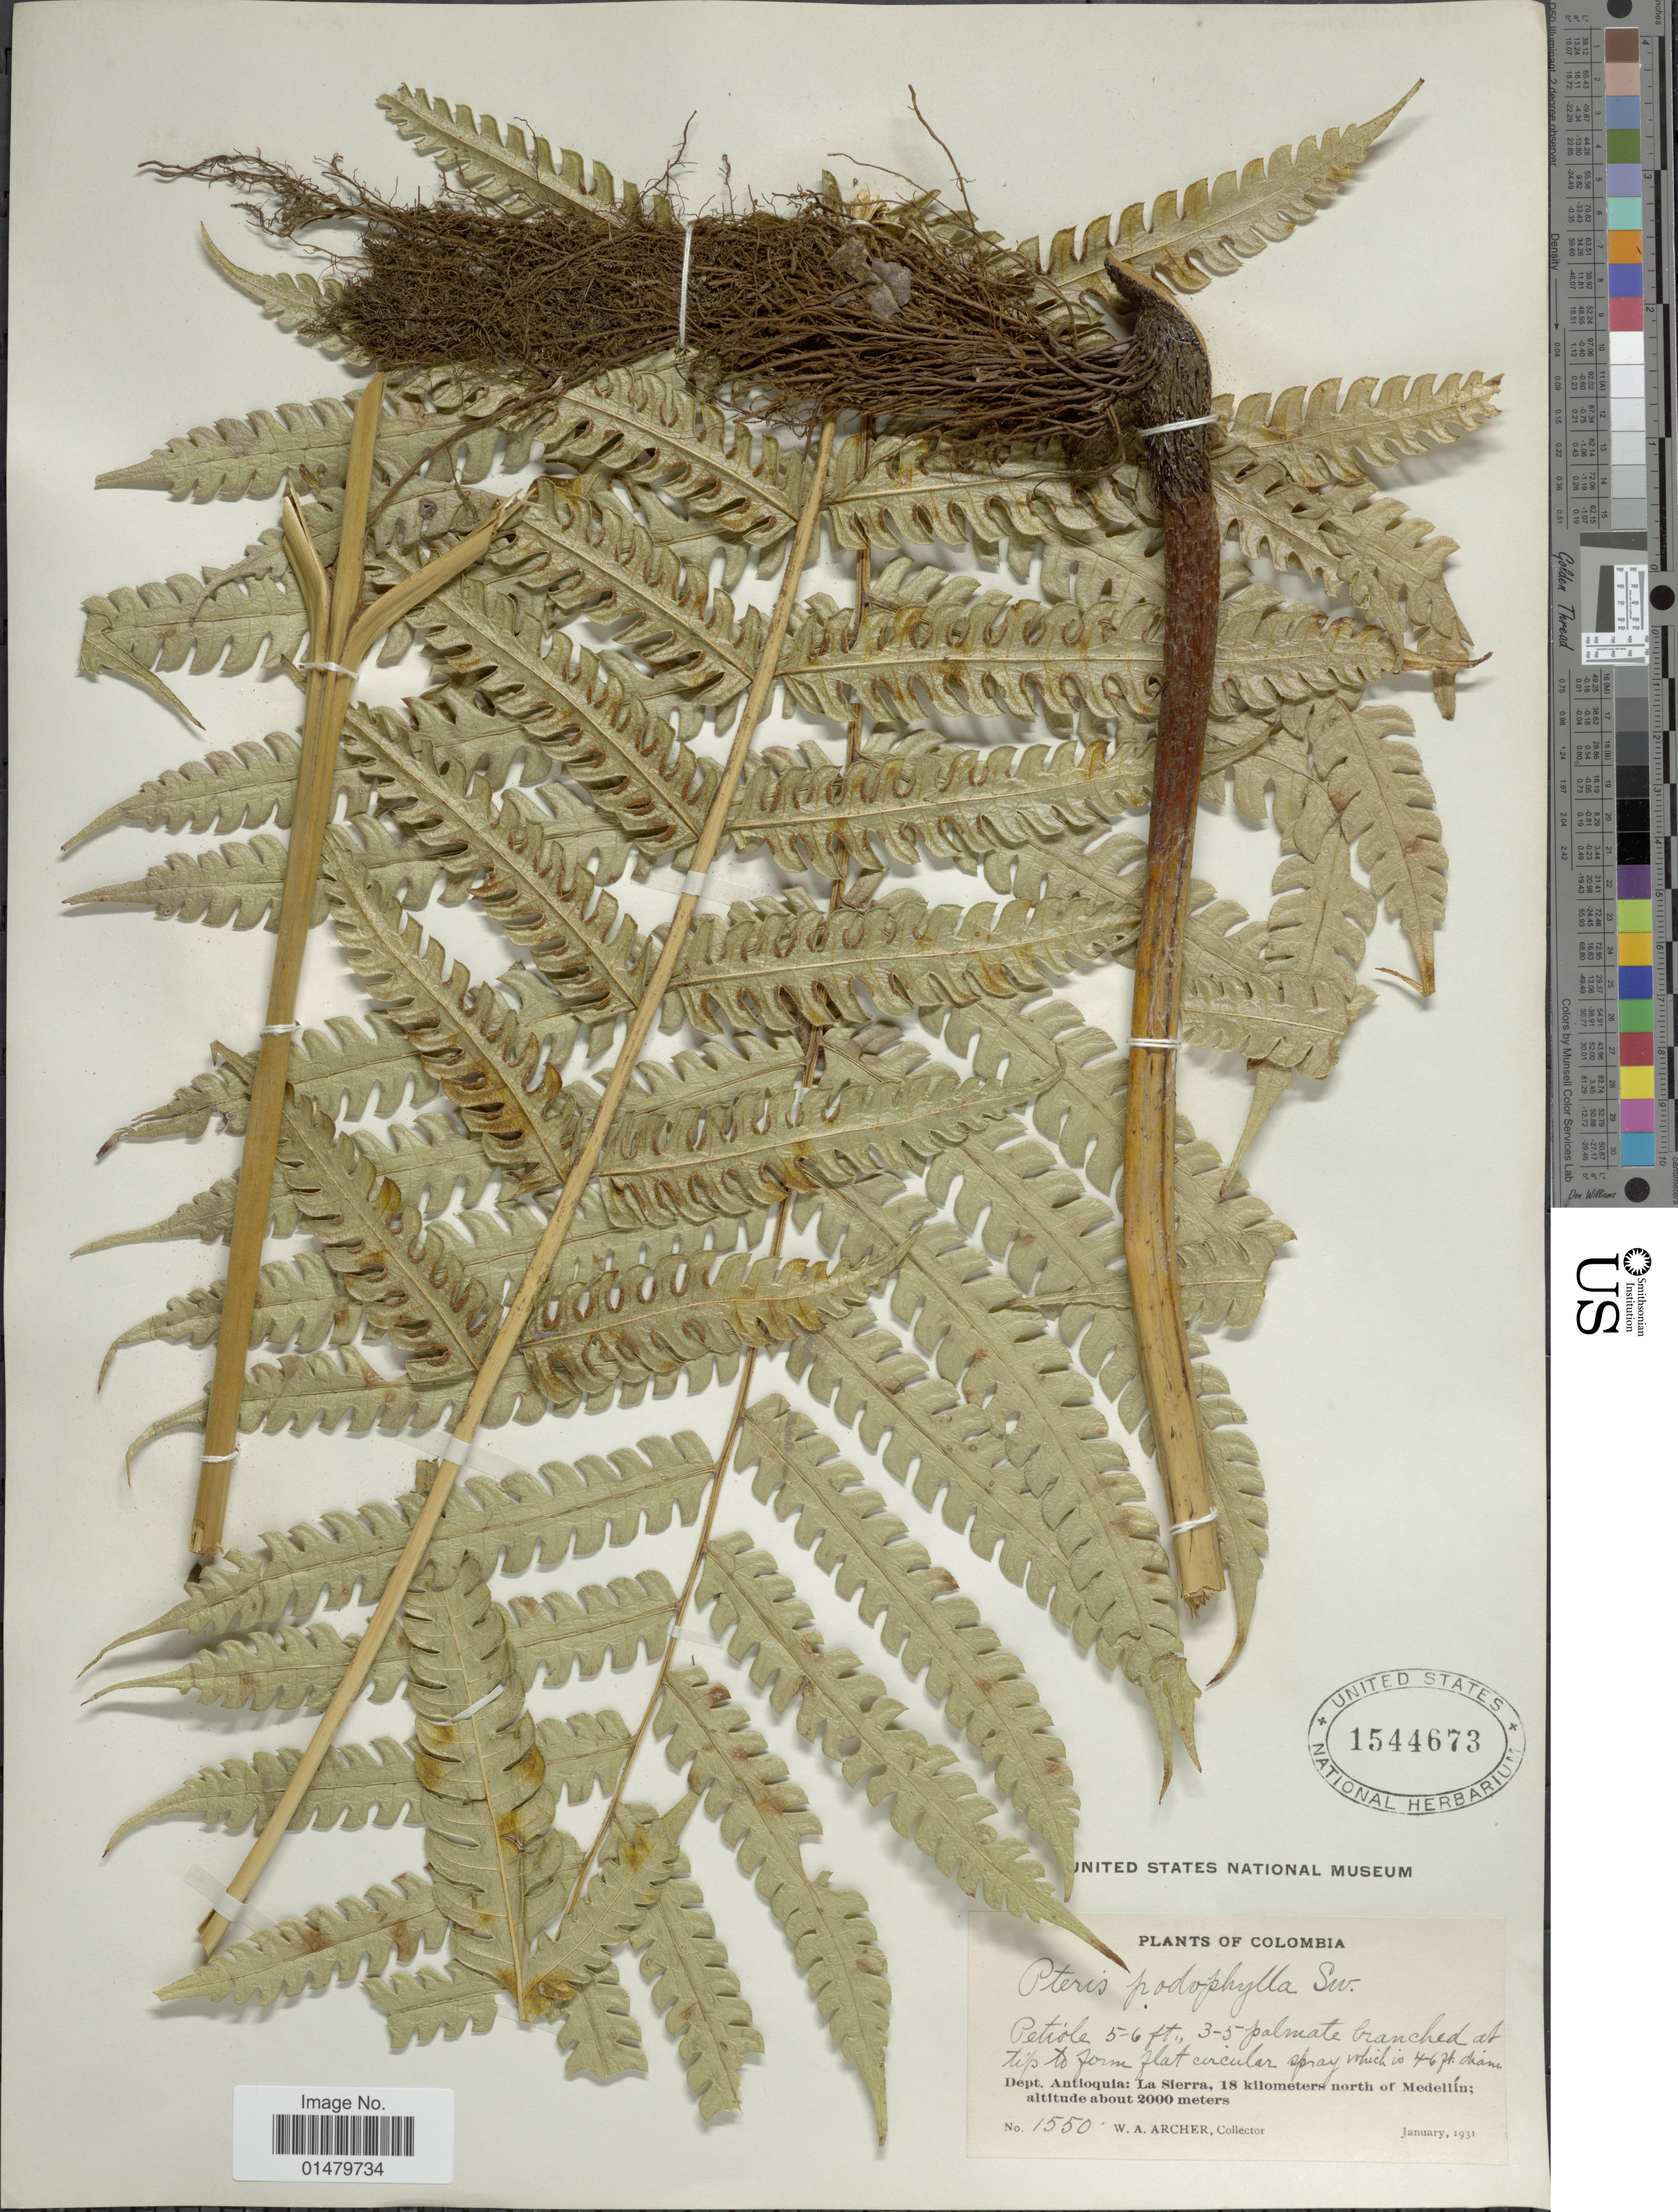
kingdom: Plantae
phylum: Tracheophyta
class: Polypodiopsida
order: Polypodiales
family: Pteridaceae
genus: Pteris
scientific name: Pteris podophylla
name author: Sw.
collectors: W. A. Archer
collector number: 1550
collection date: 1931-01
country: Colombia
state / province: Antioquia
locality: Dept. Antioquia: La Sierra, 18 kilometers north of Medellin.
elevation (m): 2000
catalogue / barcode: US 1544673